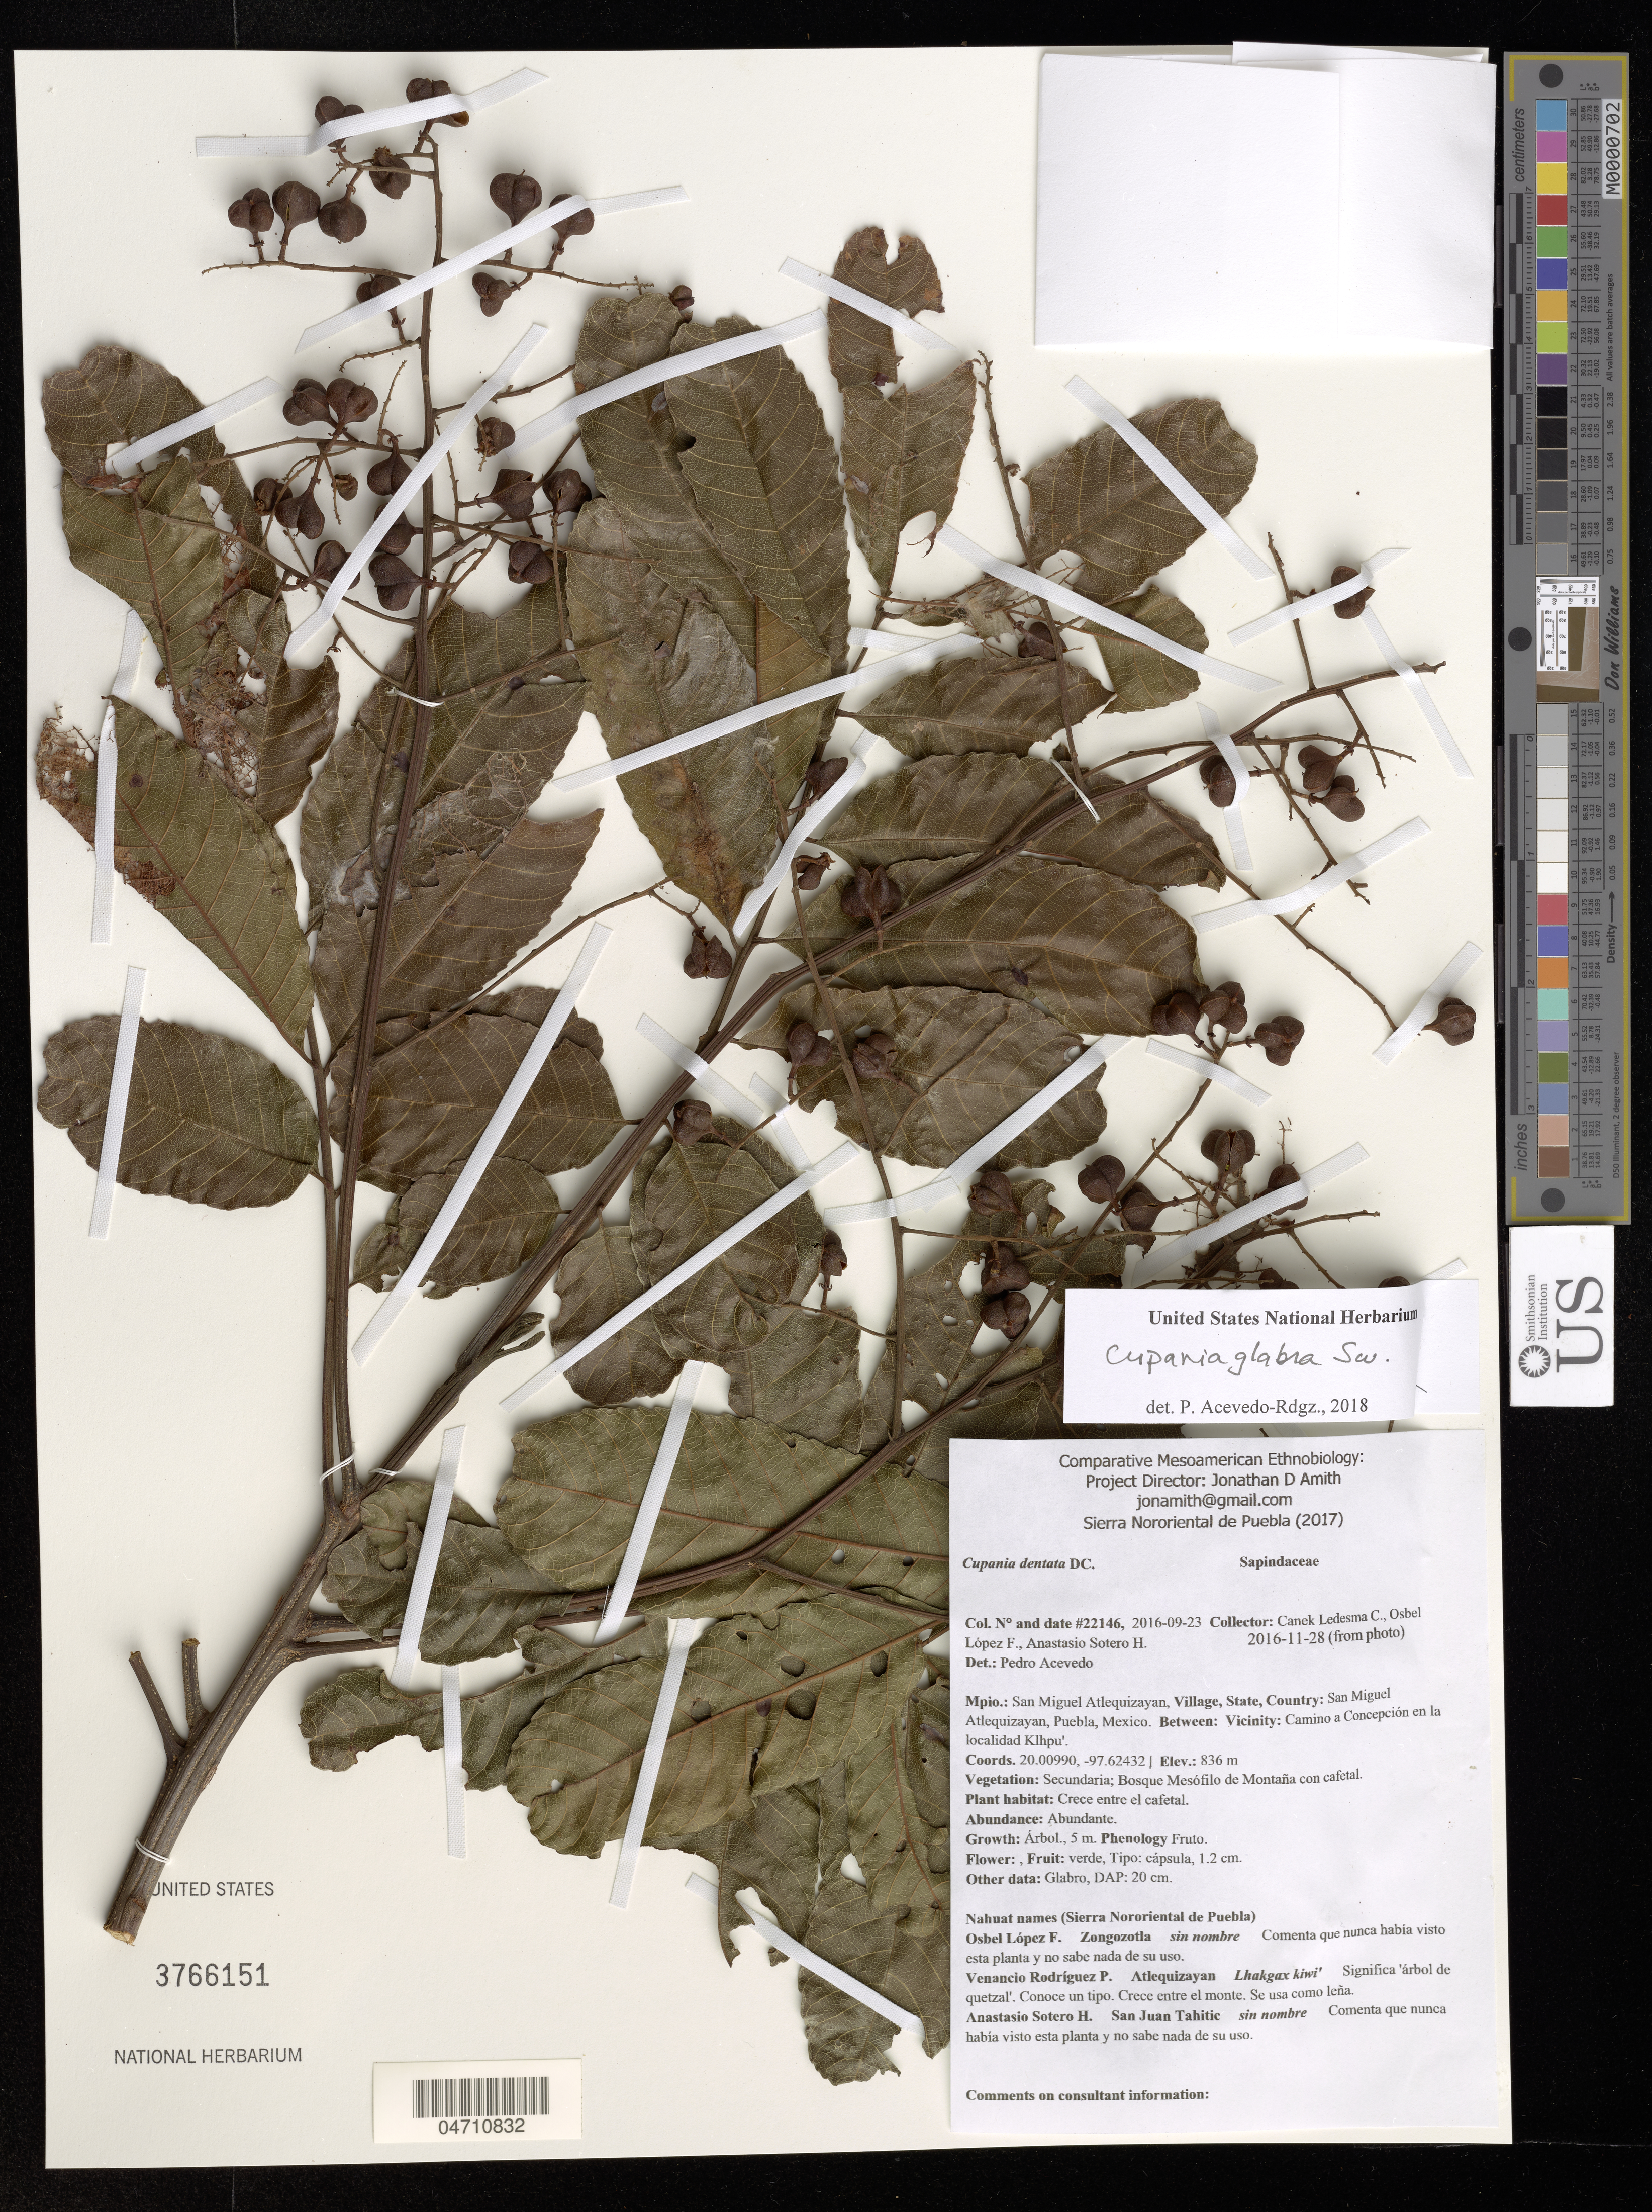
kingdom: Plantae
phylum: Tracheophyta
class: Magnoliopsida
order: Sapindales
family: Sapindaceae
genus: Cupania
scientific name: Cupania glabra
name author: Sw.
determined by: Acevedo-Rodriguez, P., (US), Smithsonian Institution - National Museum of Natural History (UNITED STATES)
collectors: Canek Ledesma C., O. López & A. Sotero H.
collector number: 22146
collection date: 2016-09-23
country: Mexico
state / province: Puebla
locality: Mpio. San Miguel Atlequizayan, Village: San Miguel Atlequizayan. Between: Vicinity: Camino a Concepción en la localidad Klhpu'.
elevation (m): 836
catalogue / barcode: US 3766151